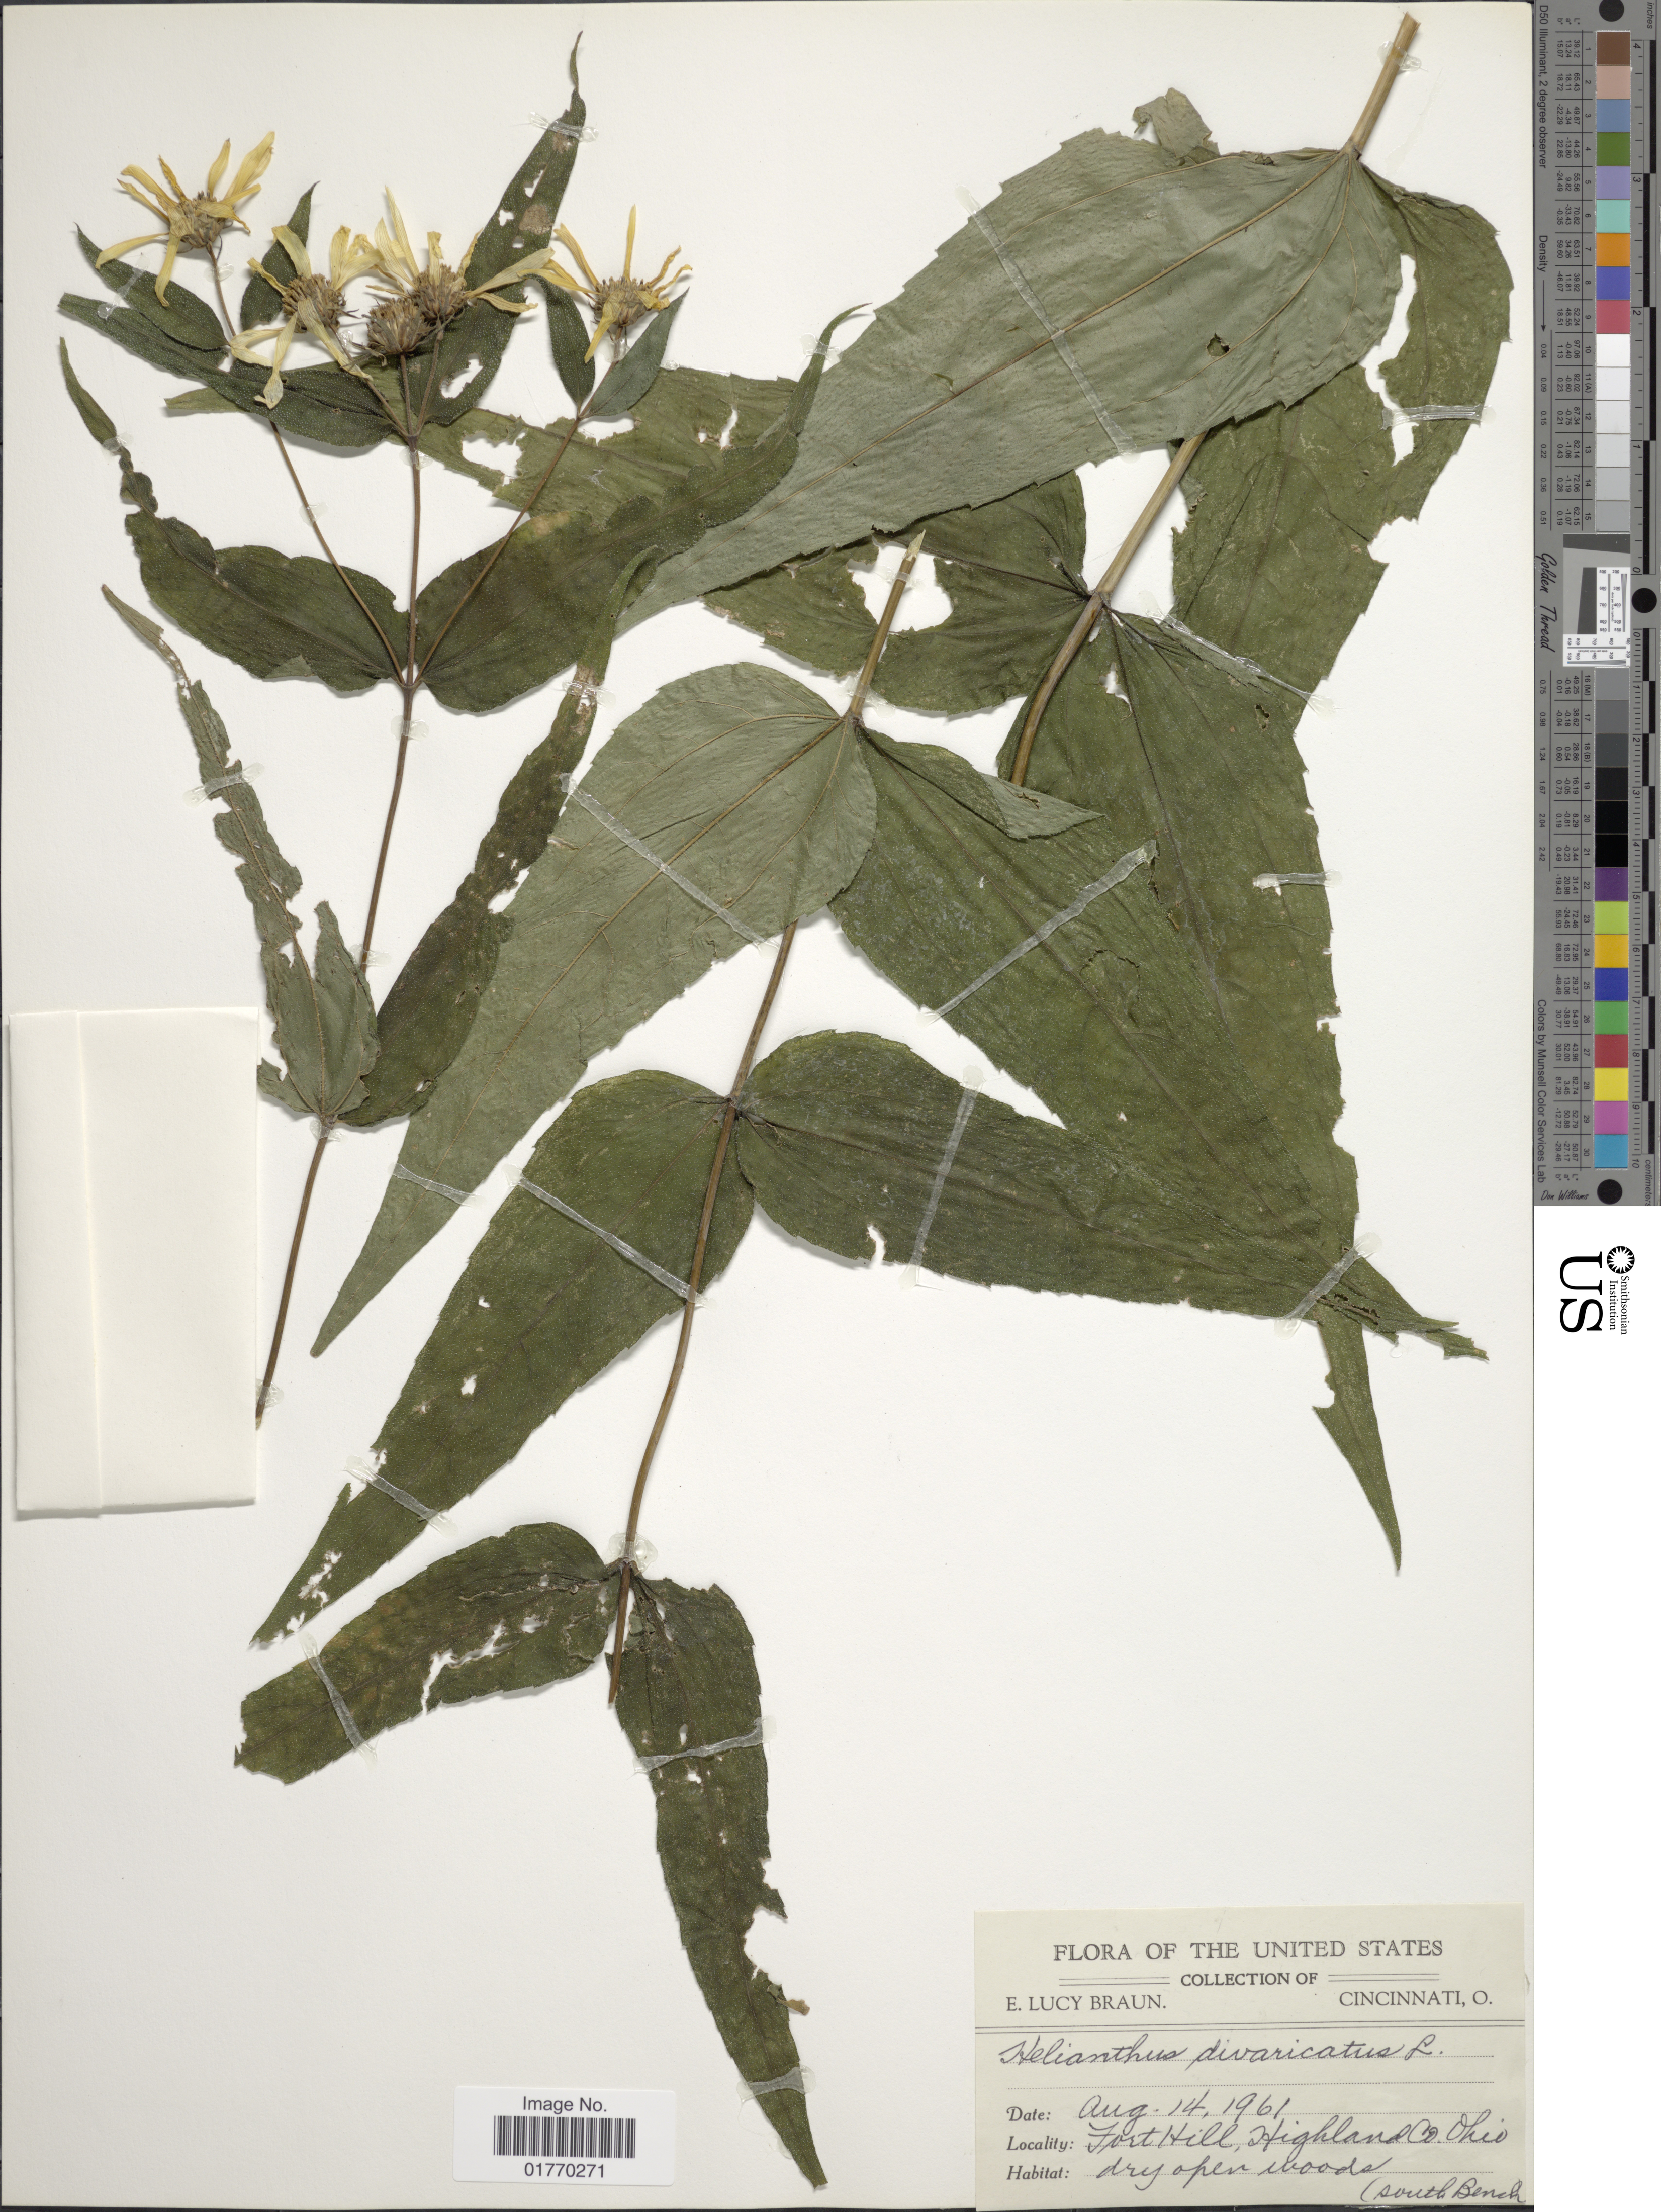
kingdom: Plantae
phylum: Tracheophyta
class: Magnoliopsida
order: Asterales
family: Asteraceae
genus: Helianthus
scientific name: Helianthus divaricatus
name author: L.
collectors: E. L. Braun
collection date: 1961-08-14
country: United States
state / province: Ohio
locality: Fort Hill, Highland Co., Ohio, South Bench